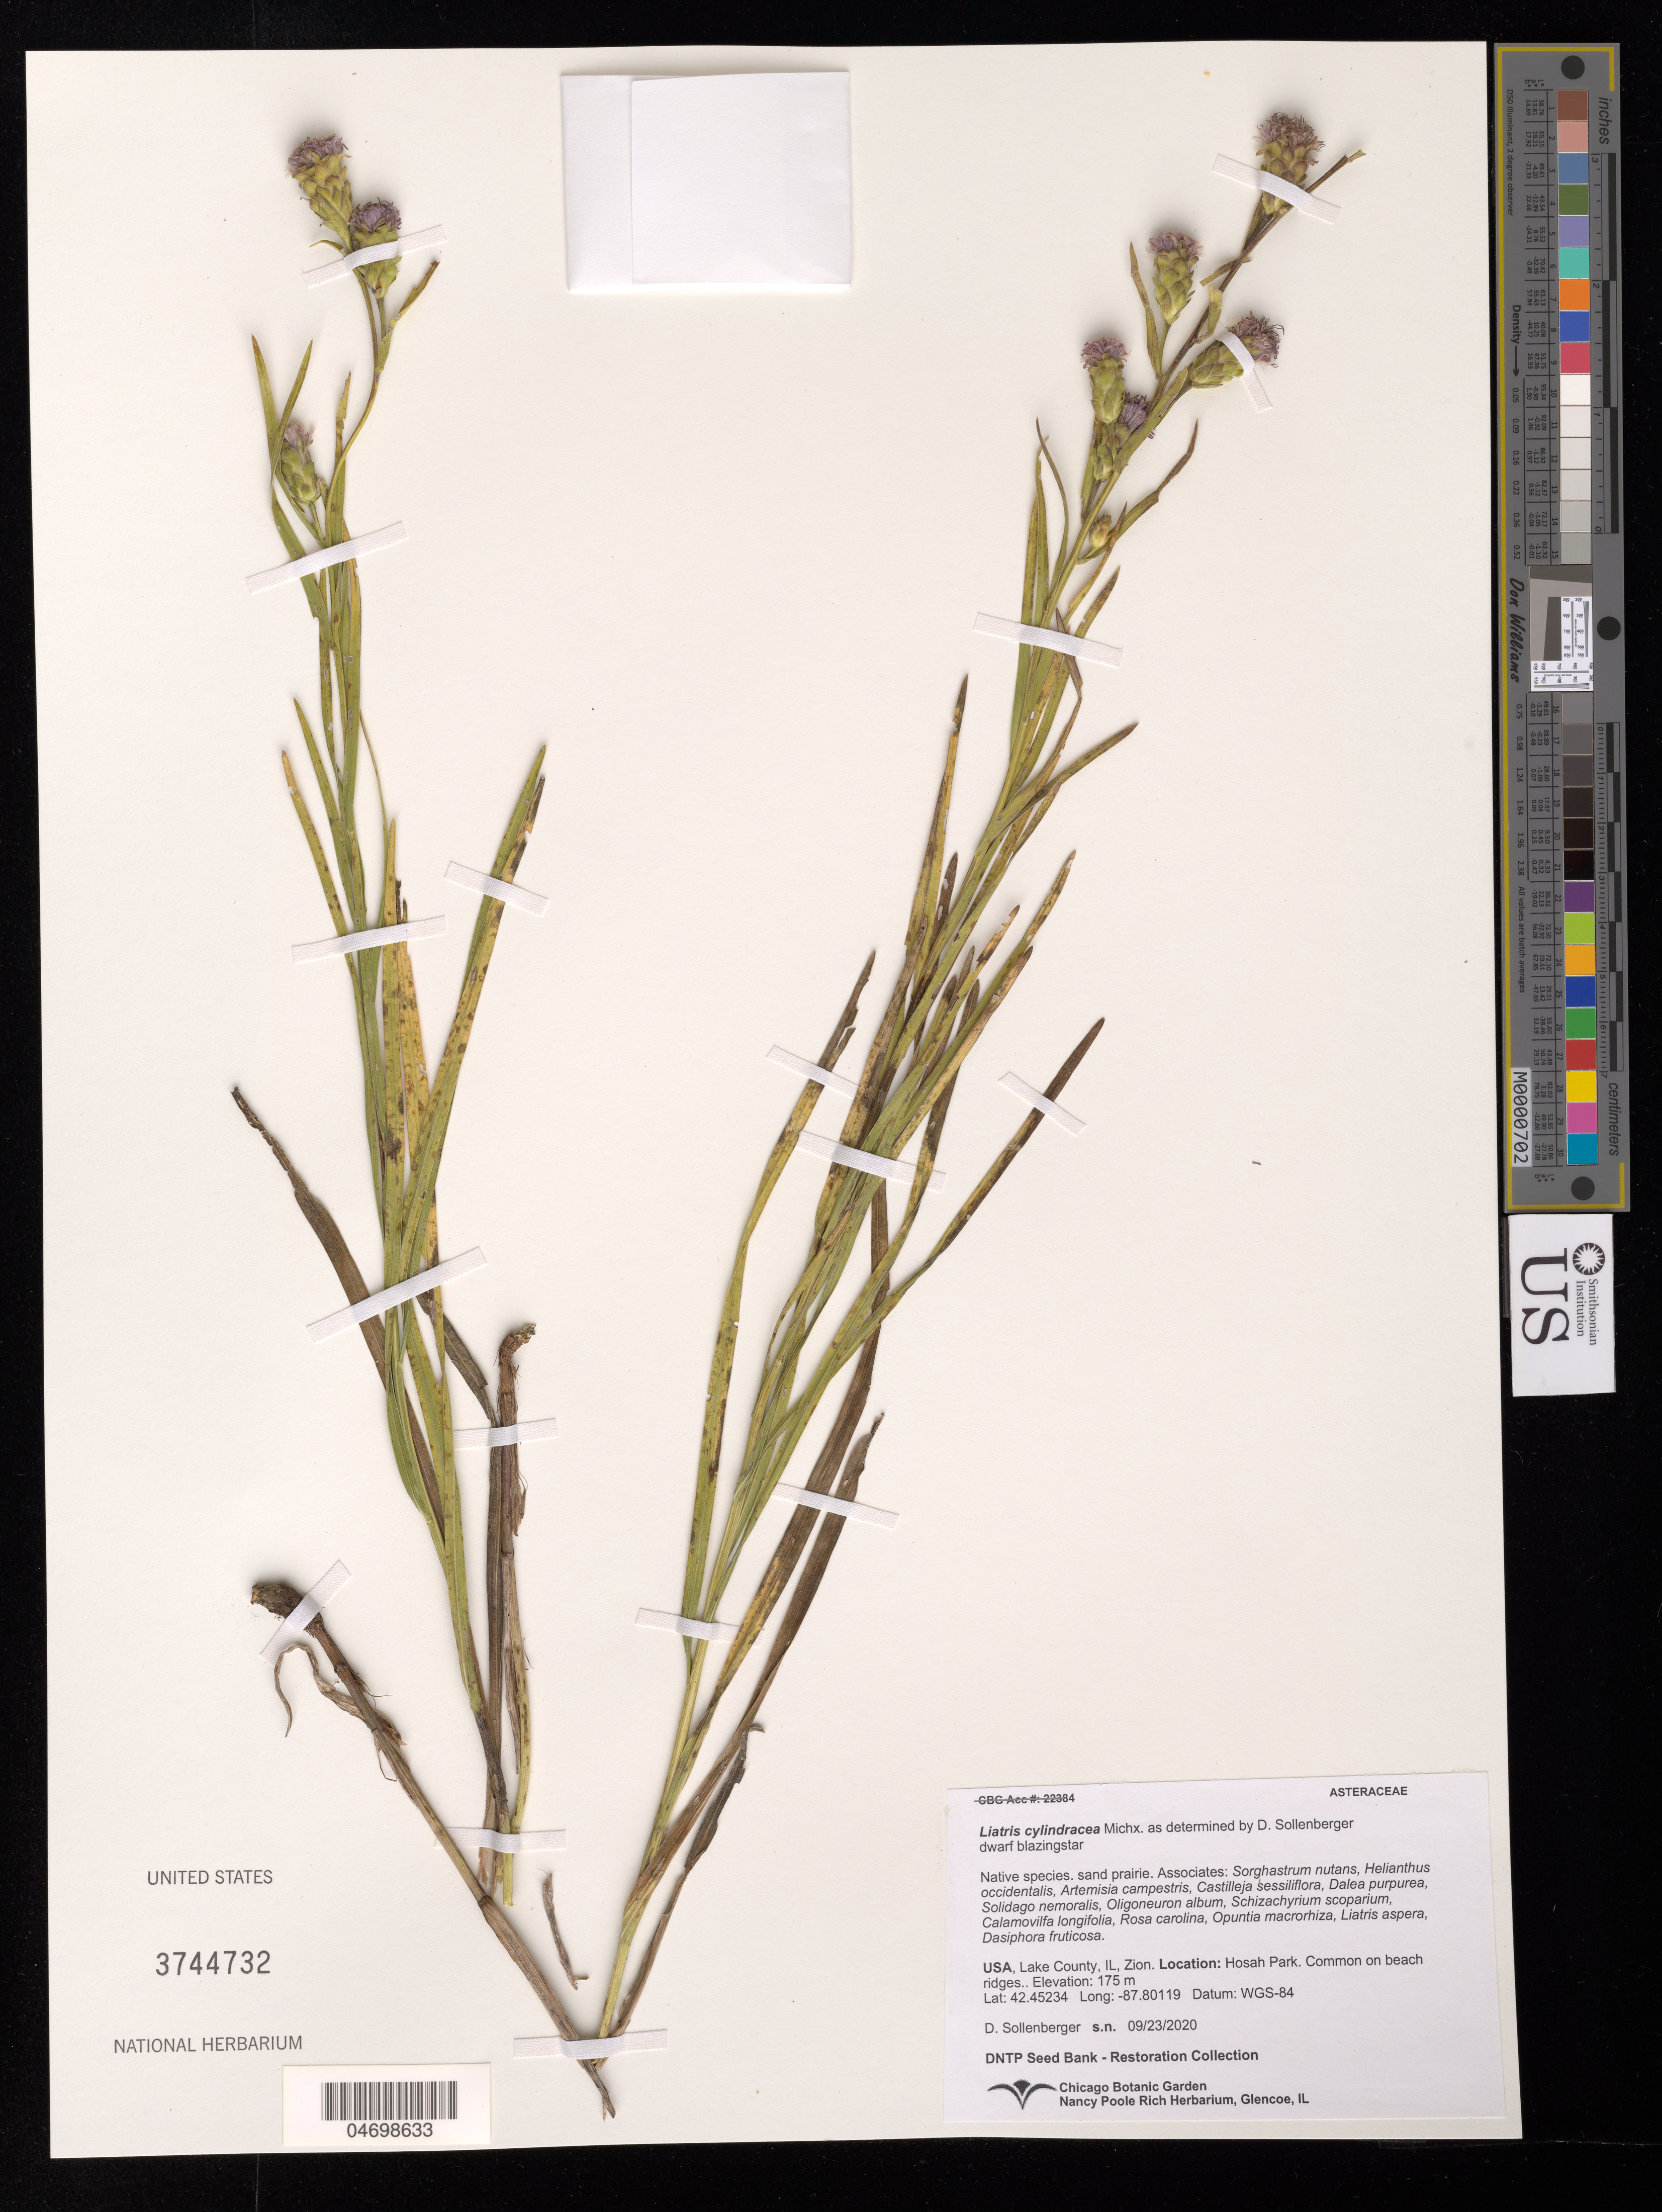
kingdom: Plantae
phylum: Tracheophyta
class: Magnoliopsida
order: Asterales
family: Asteraceae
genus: Liatris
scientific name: Liatris cylindracea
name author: Michaux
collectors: D. Sollenberger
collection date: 2020-09-23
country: United States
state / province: Illinois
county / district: Lake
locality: Zion. Hosah Park, on beach ridges.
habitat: Sand prairie. With Artemisia campestris, Dalea purpurea, Solidago nemoralis, Rosa carolina, etc.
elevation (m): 175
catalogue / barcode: US 3744732